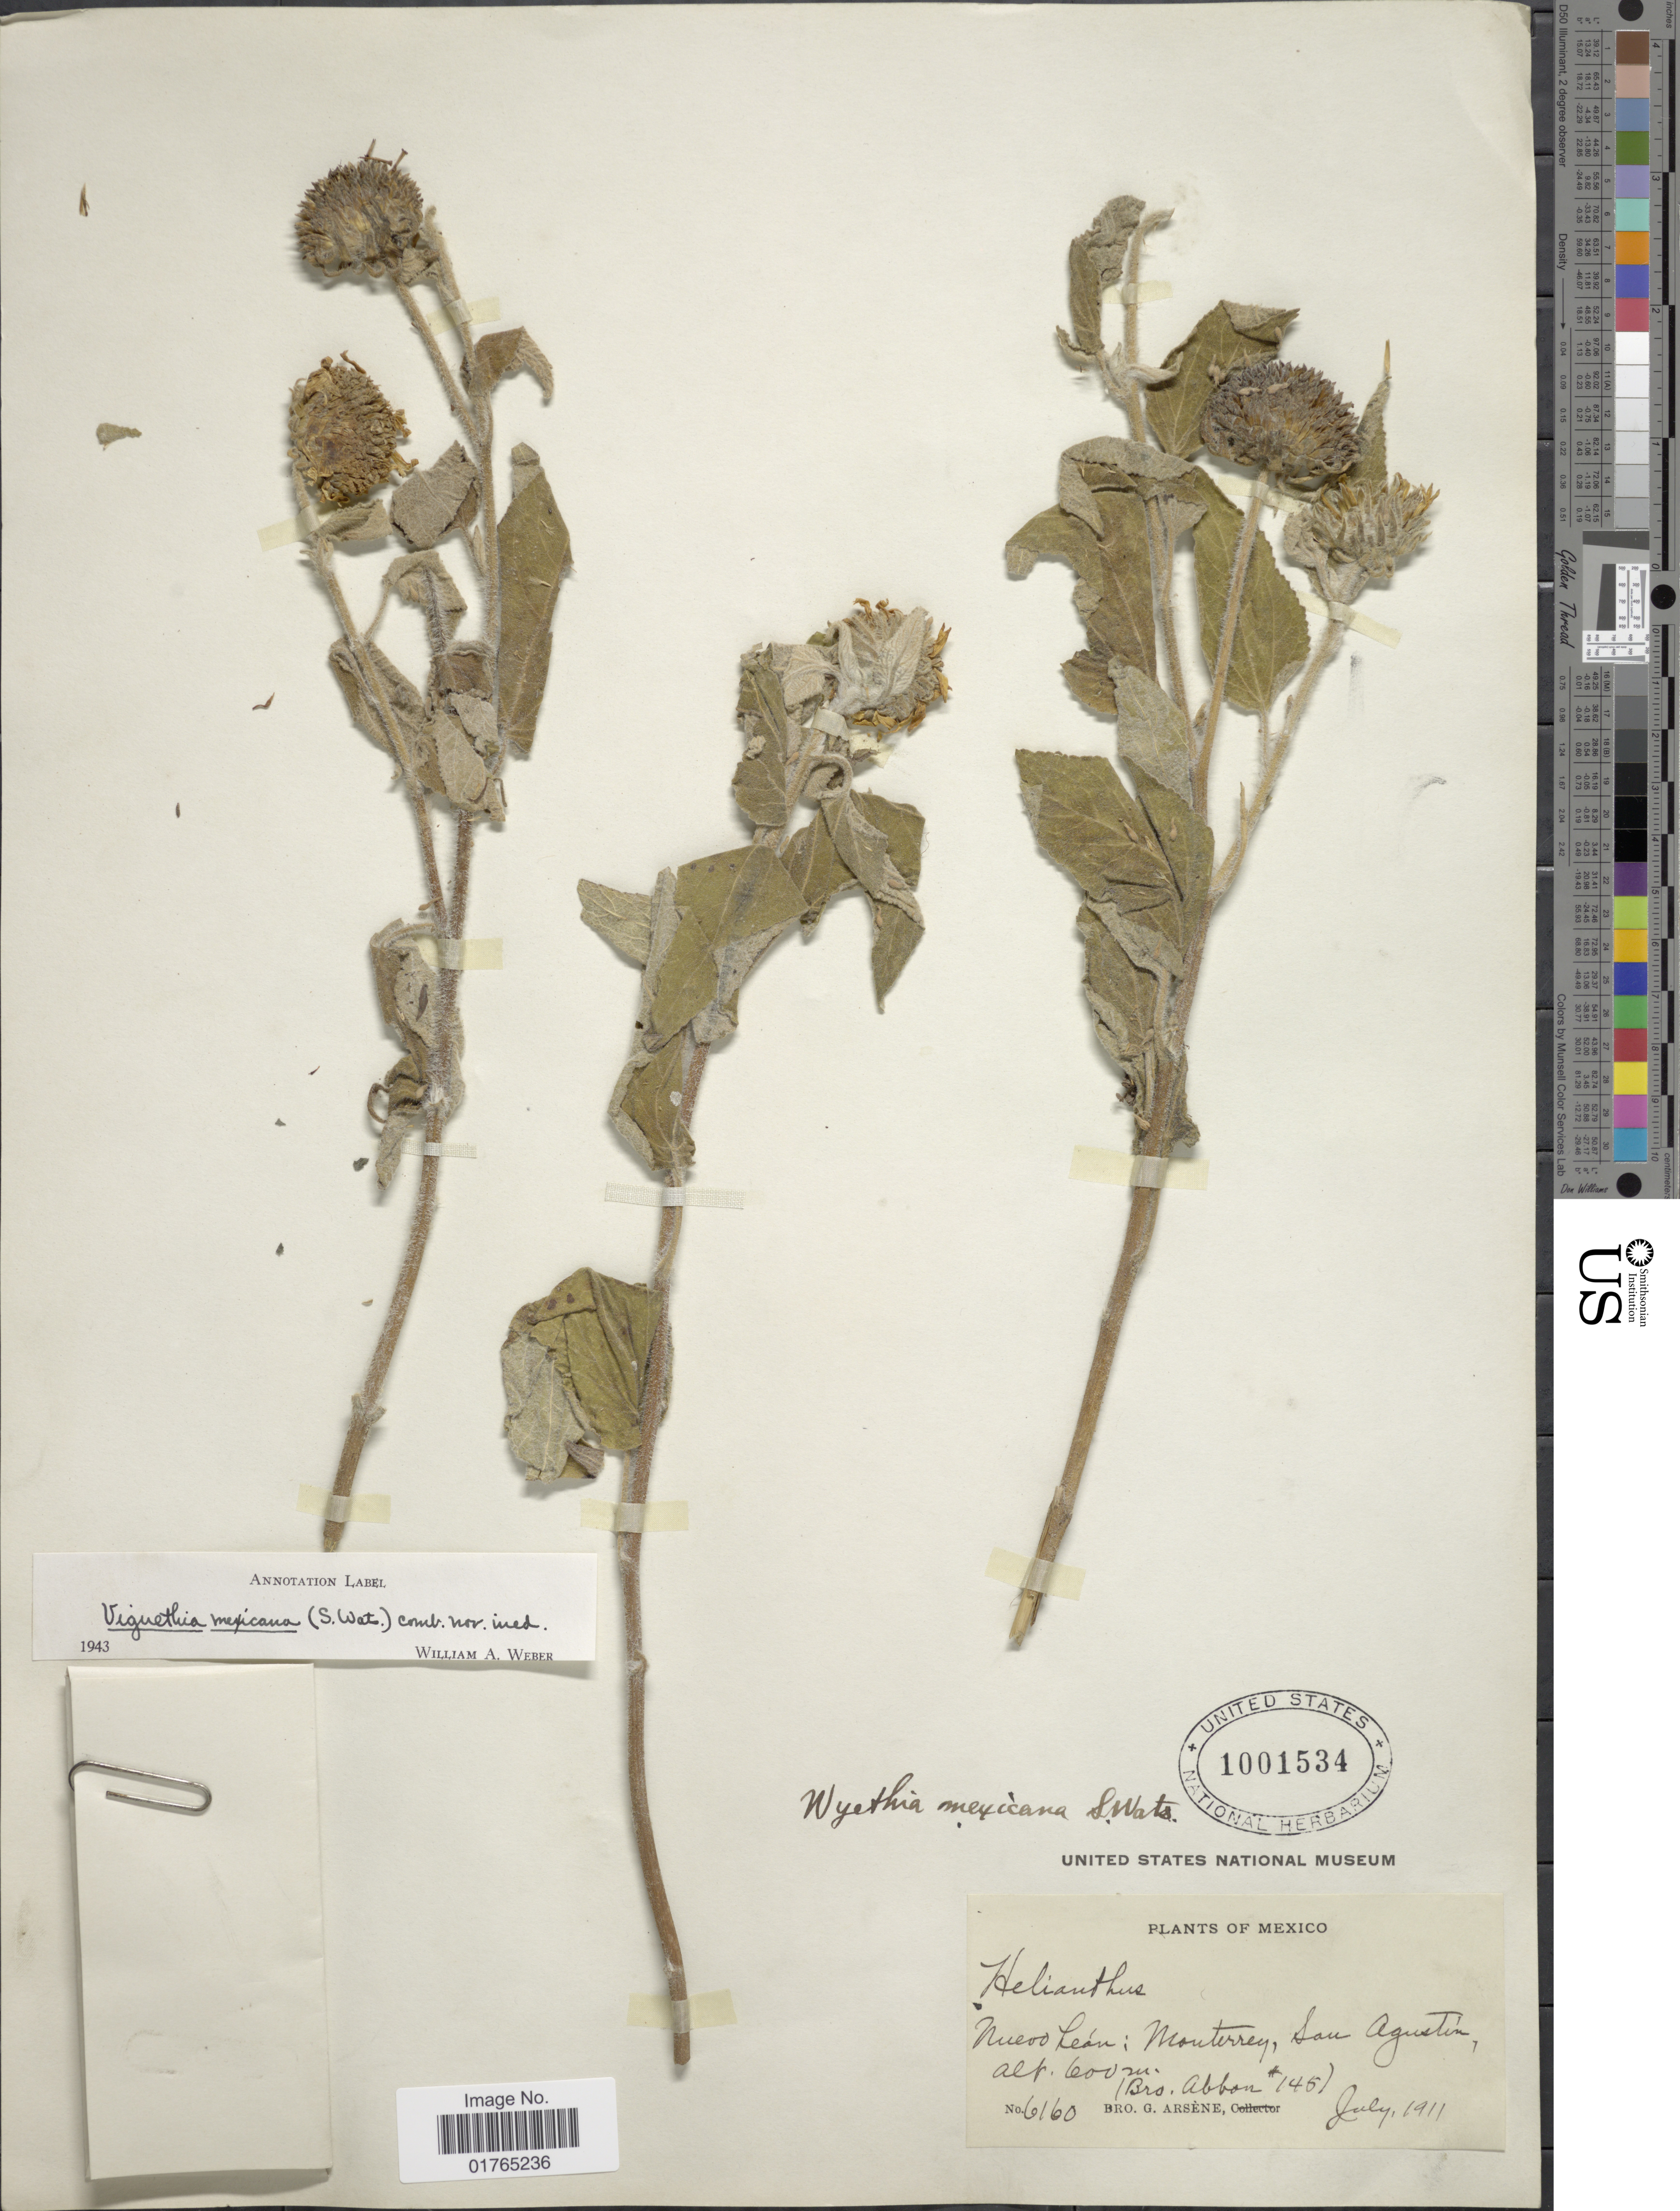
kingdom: Plantae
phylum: Tracheophyta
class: Magnoliopsida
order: Asterales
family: Asteraceae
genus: Wyethia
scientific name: Wyethia mexicana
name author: S. Watson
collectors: Bro. Abbon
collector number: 145/6160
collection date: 1911-07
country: Mexico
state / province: Nuevo León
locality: Monterrey, San Agustin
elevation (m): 600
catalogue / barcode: US 1001534